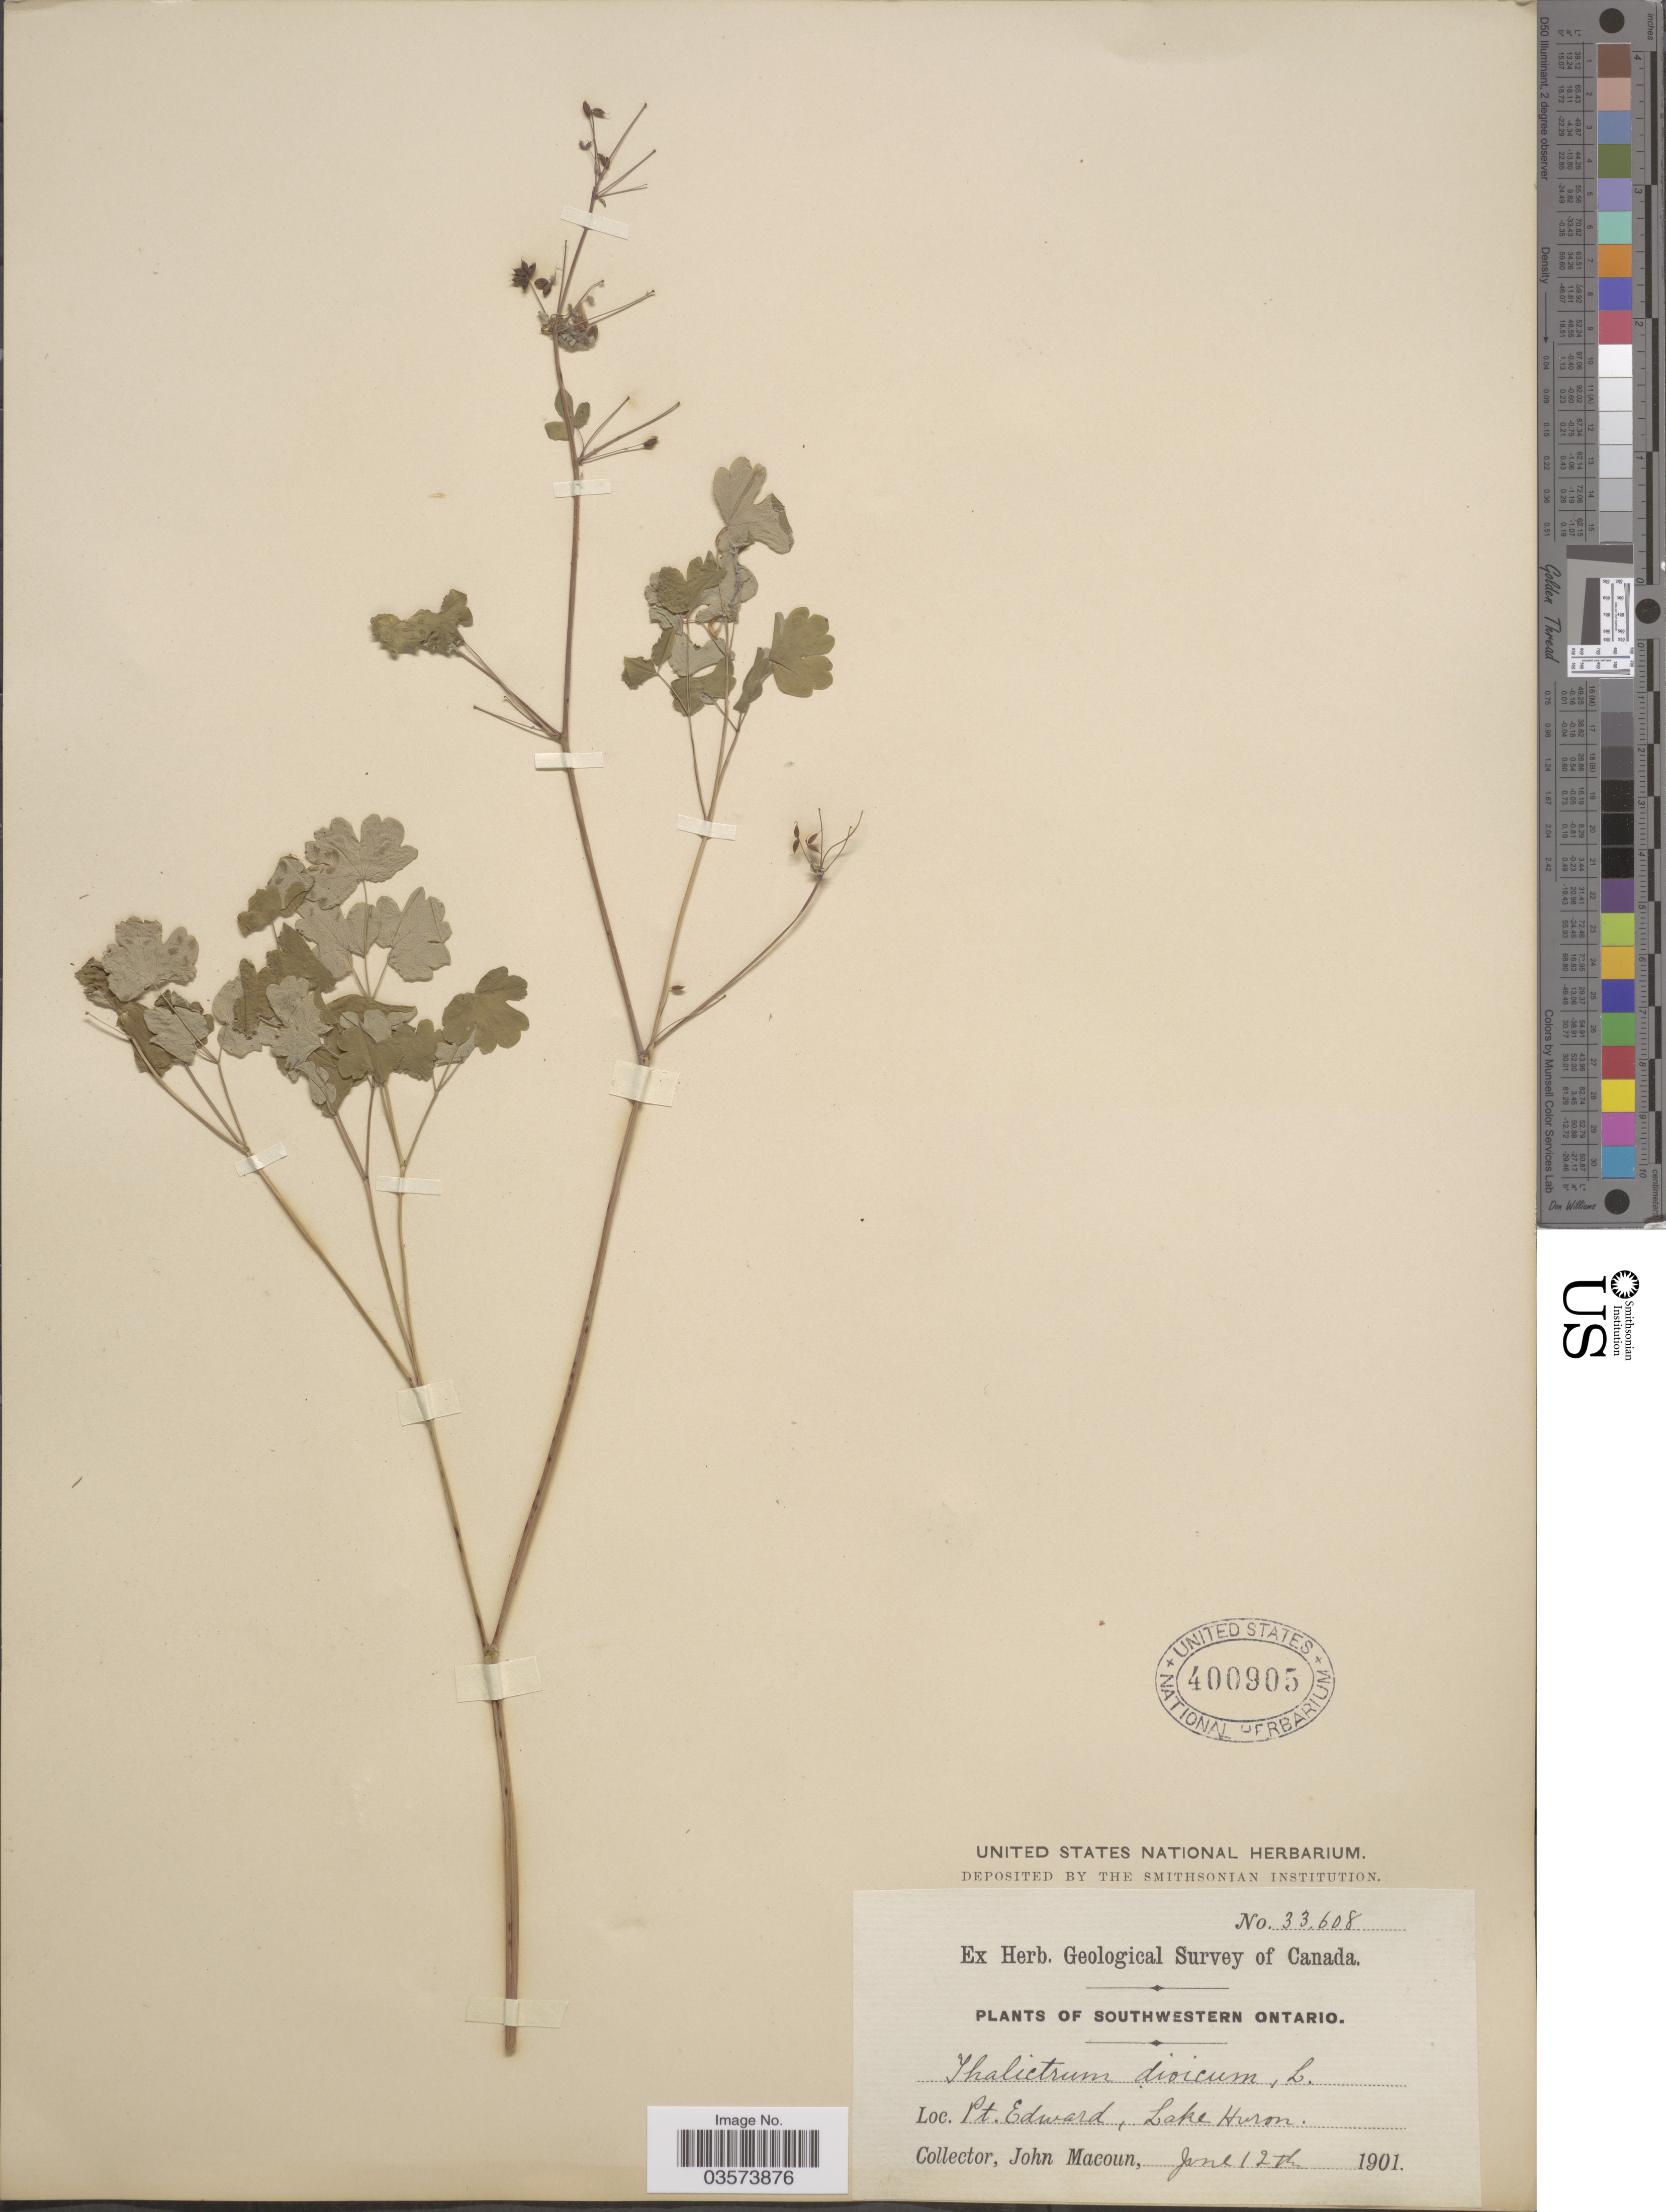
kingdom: Plantae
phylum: Tracheophyta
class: Magnoliopsida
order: Ranunculales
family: Ranunculaceae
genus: Thalictrum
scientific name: Thalictrum dioicum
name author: L.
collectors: J. Macoun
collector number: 33608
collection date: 1901-06-12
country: Canada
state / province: Ontario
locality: Southwestern Ontario. Pt. Edward, Lake Huron.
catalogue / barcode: US 400905